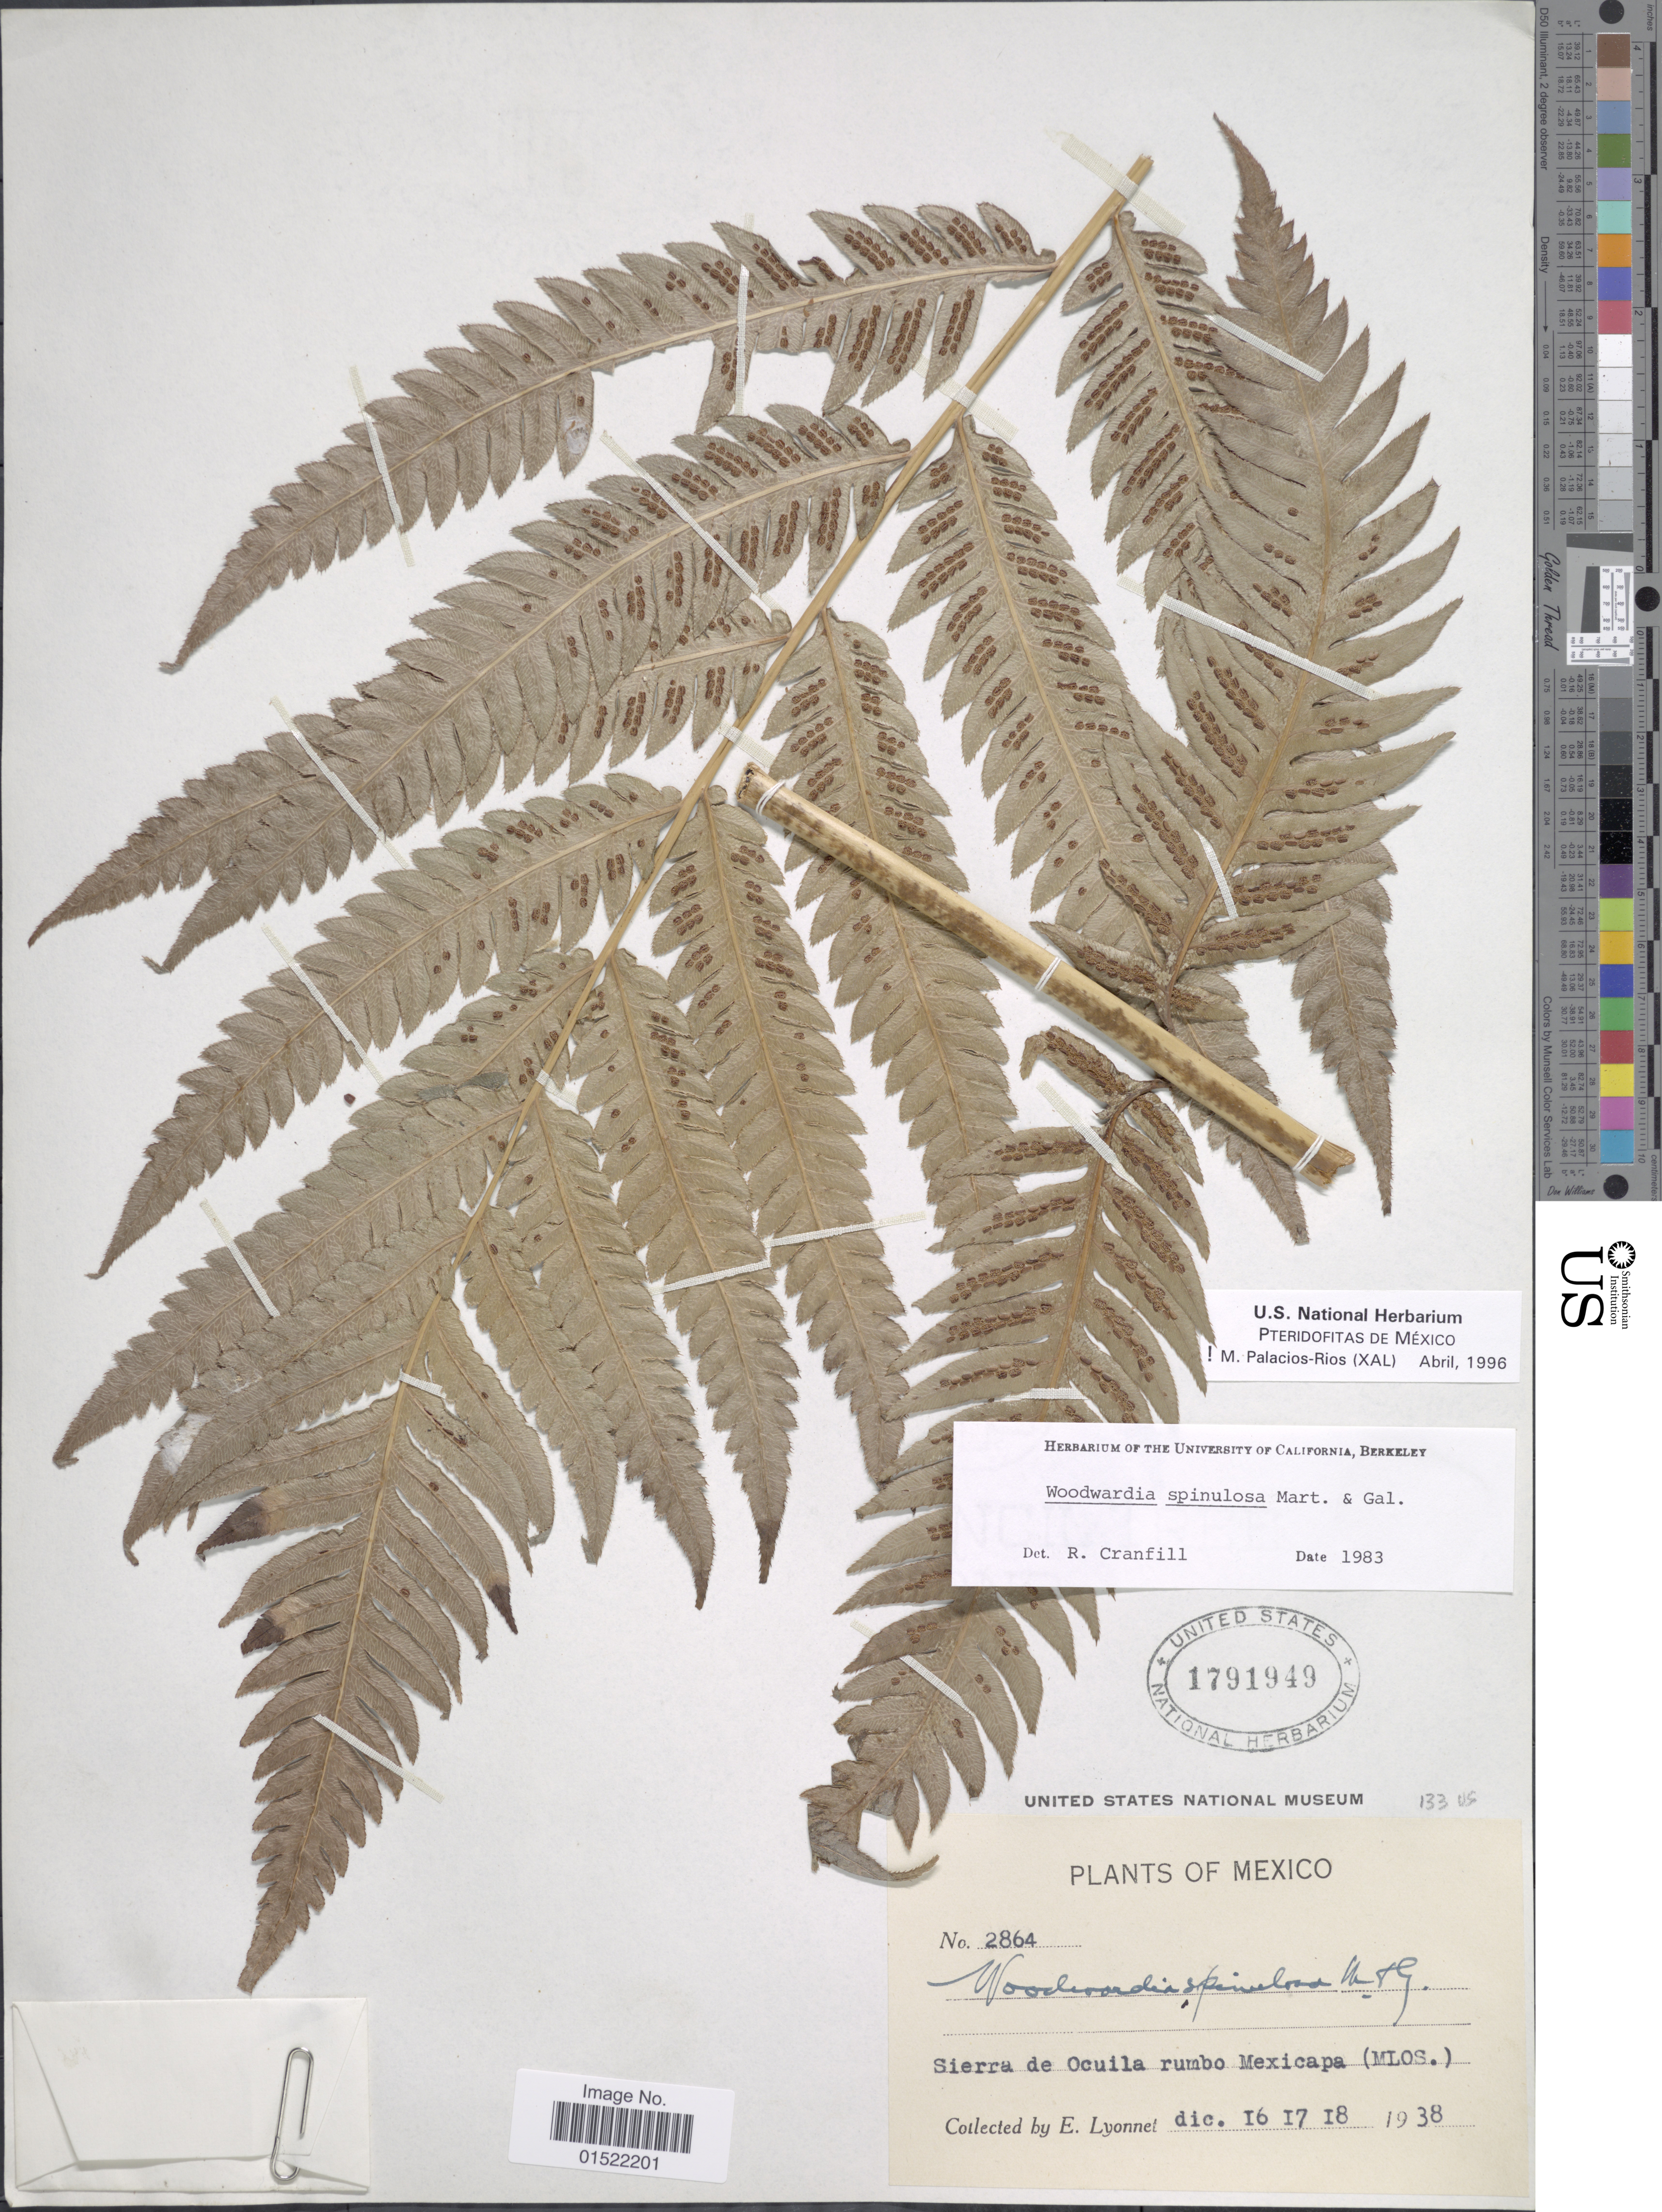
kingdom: Plantae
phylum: Tracheophyta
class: Polypodiopsida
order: Polypodiales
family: Blechnaceae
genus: Woodwardia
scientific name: Woodwardia spinulosa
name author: M. Martens & Galeotti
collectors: E. Lyonnet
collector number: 2864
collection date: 1938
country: Mexico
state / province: Morelos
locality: Sierra de Ocuila rumbo Mexicapa (Mlos)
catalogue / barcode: US 1791949